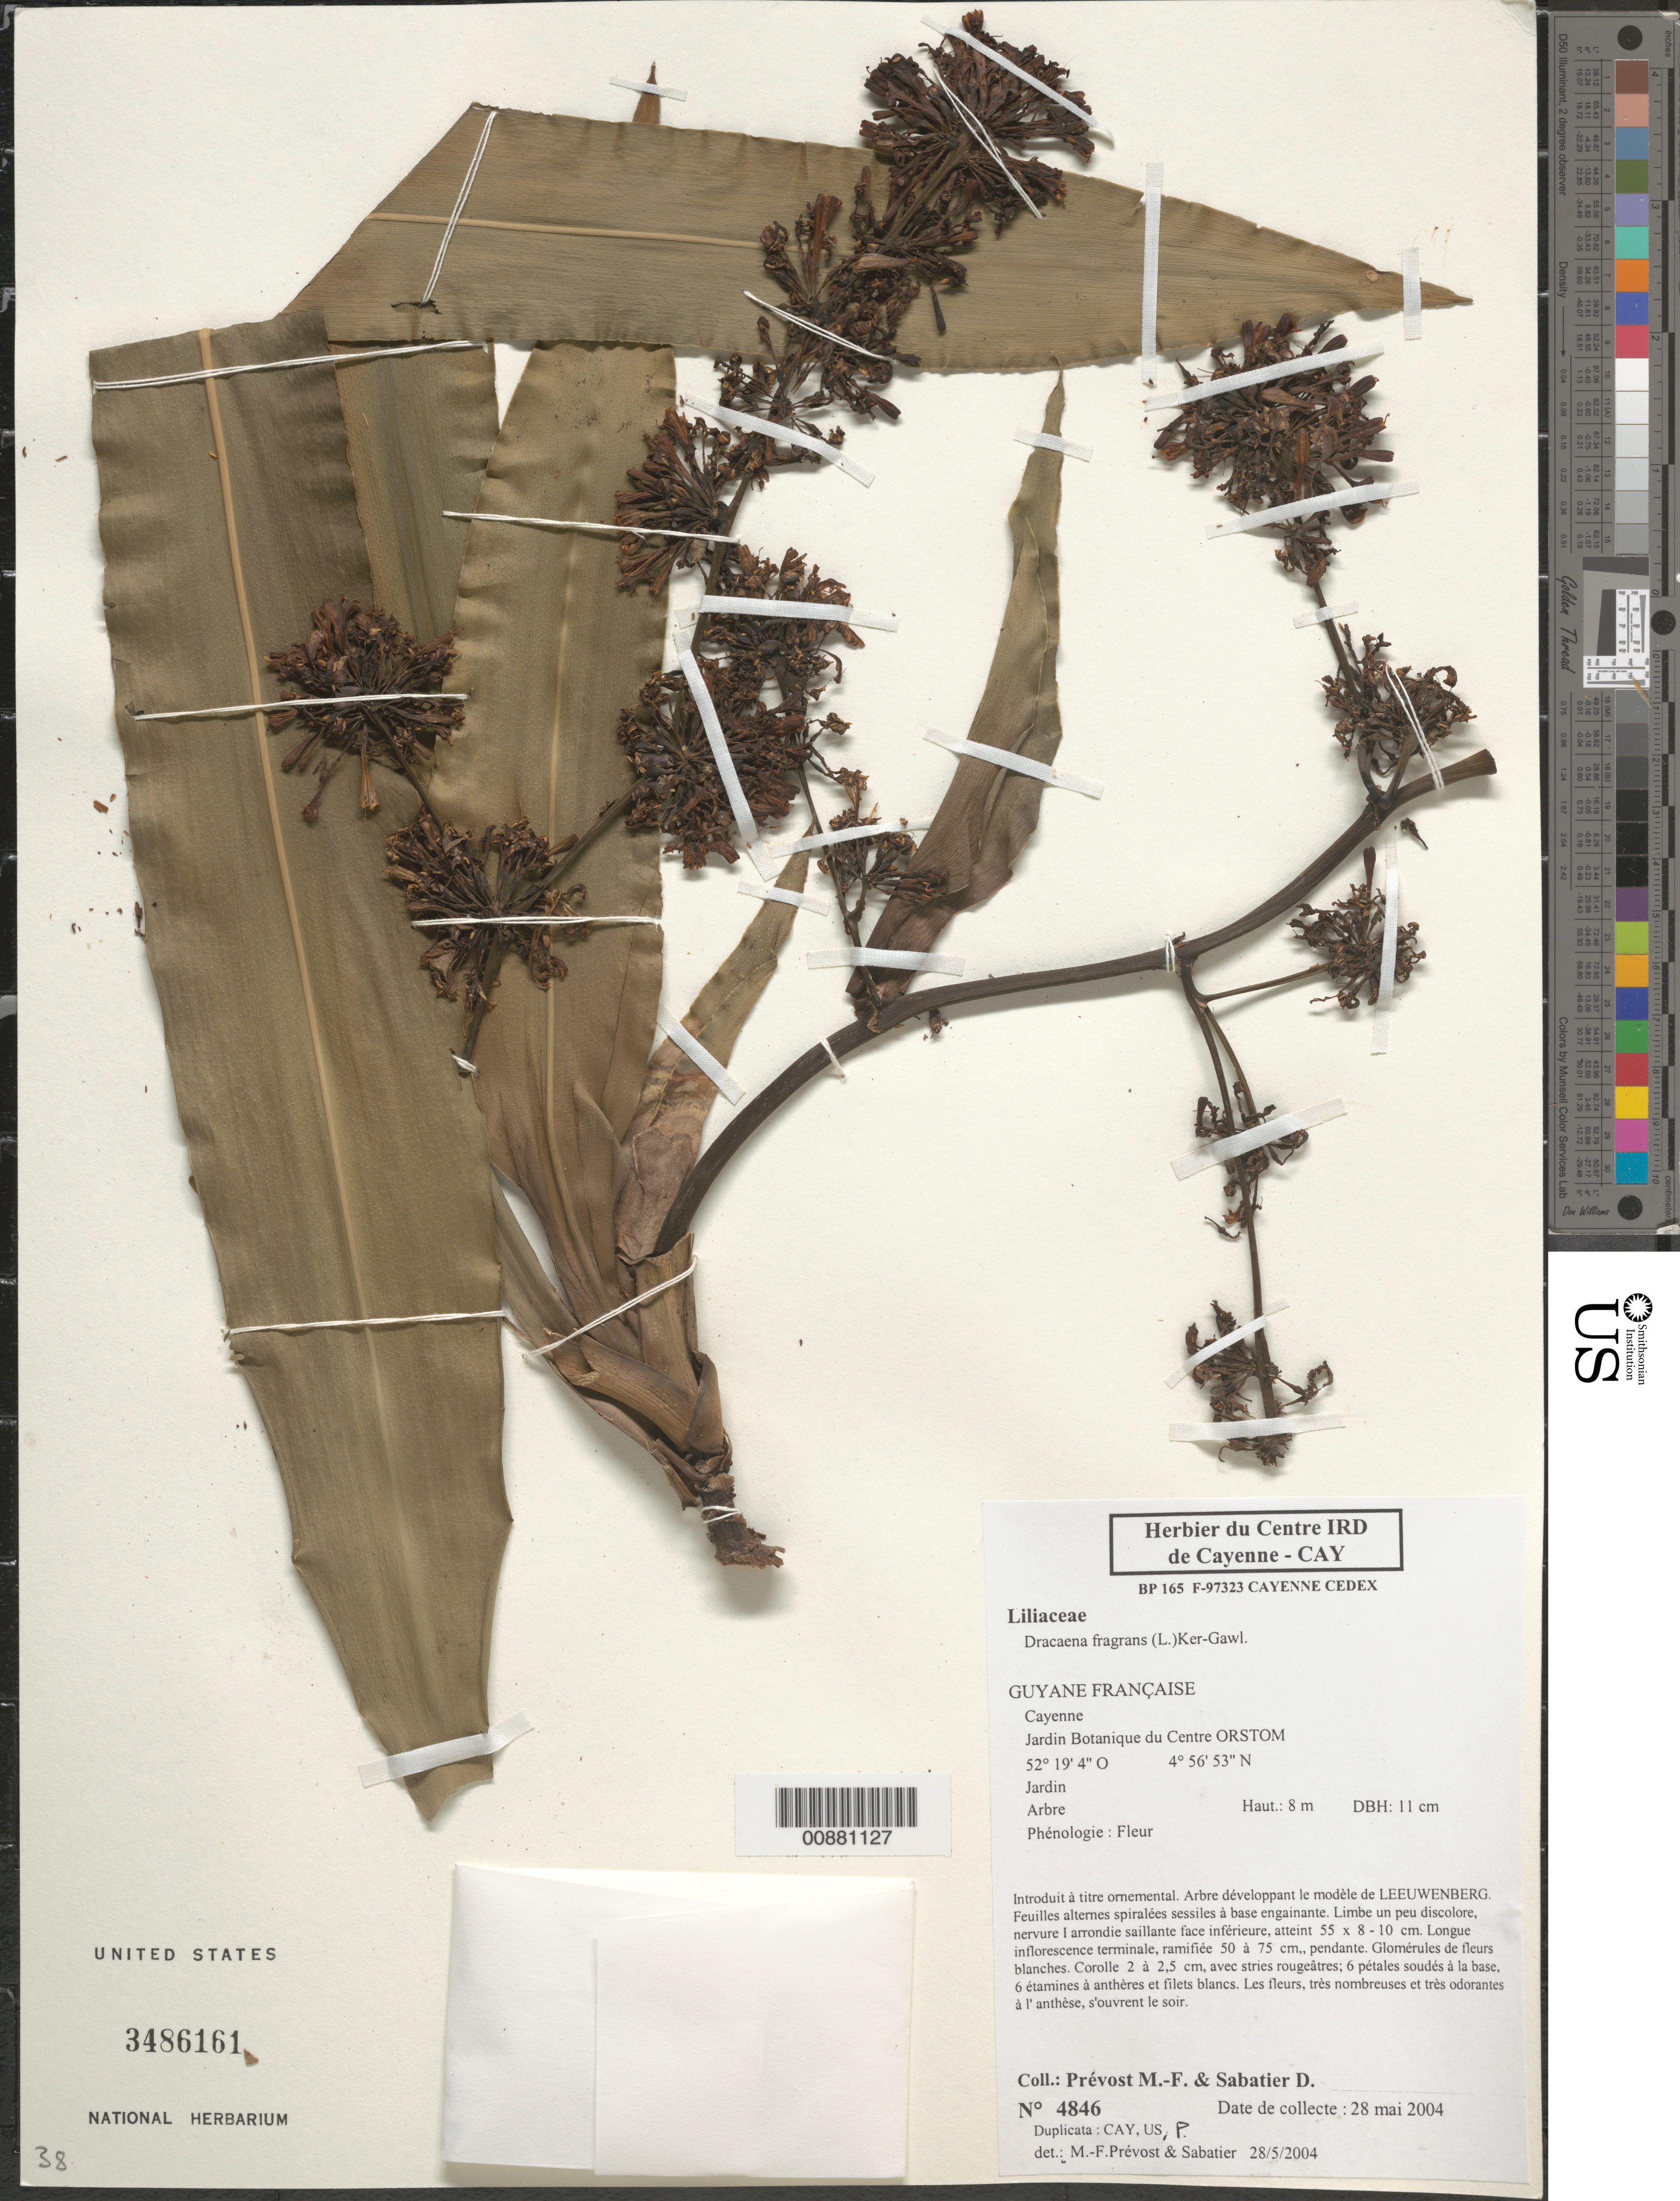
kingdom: Plantae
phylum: Tracheophyta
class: Liliopsida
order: Asparagales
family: Asparagaceae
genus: Dracaena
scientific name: Dracaena fragrans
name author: (L.) Ker Gawl.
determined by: Prévost, M.-F.; Sabatier, D.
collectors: M.-F. Prévost & D. Sabatier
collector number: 4846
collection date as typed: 28-May-04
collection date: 2004-05-28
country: French Guiana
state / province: Cayenne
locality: Cayenne, Jardin Botanique du Centre ORSTOM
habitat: Jardin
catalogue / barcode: US 3486161